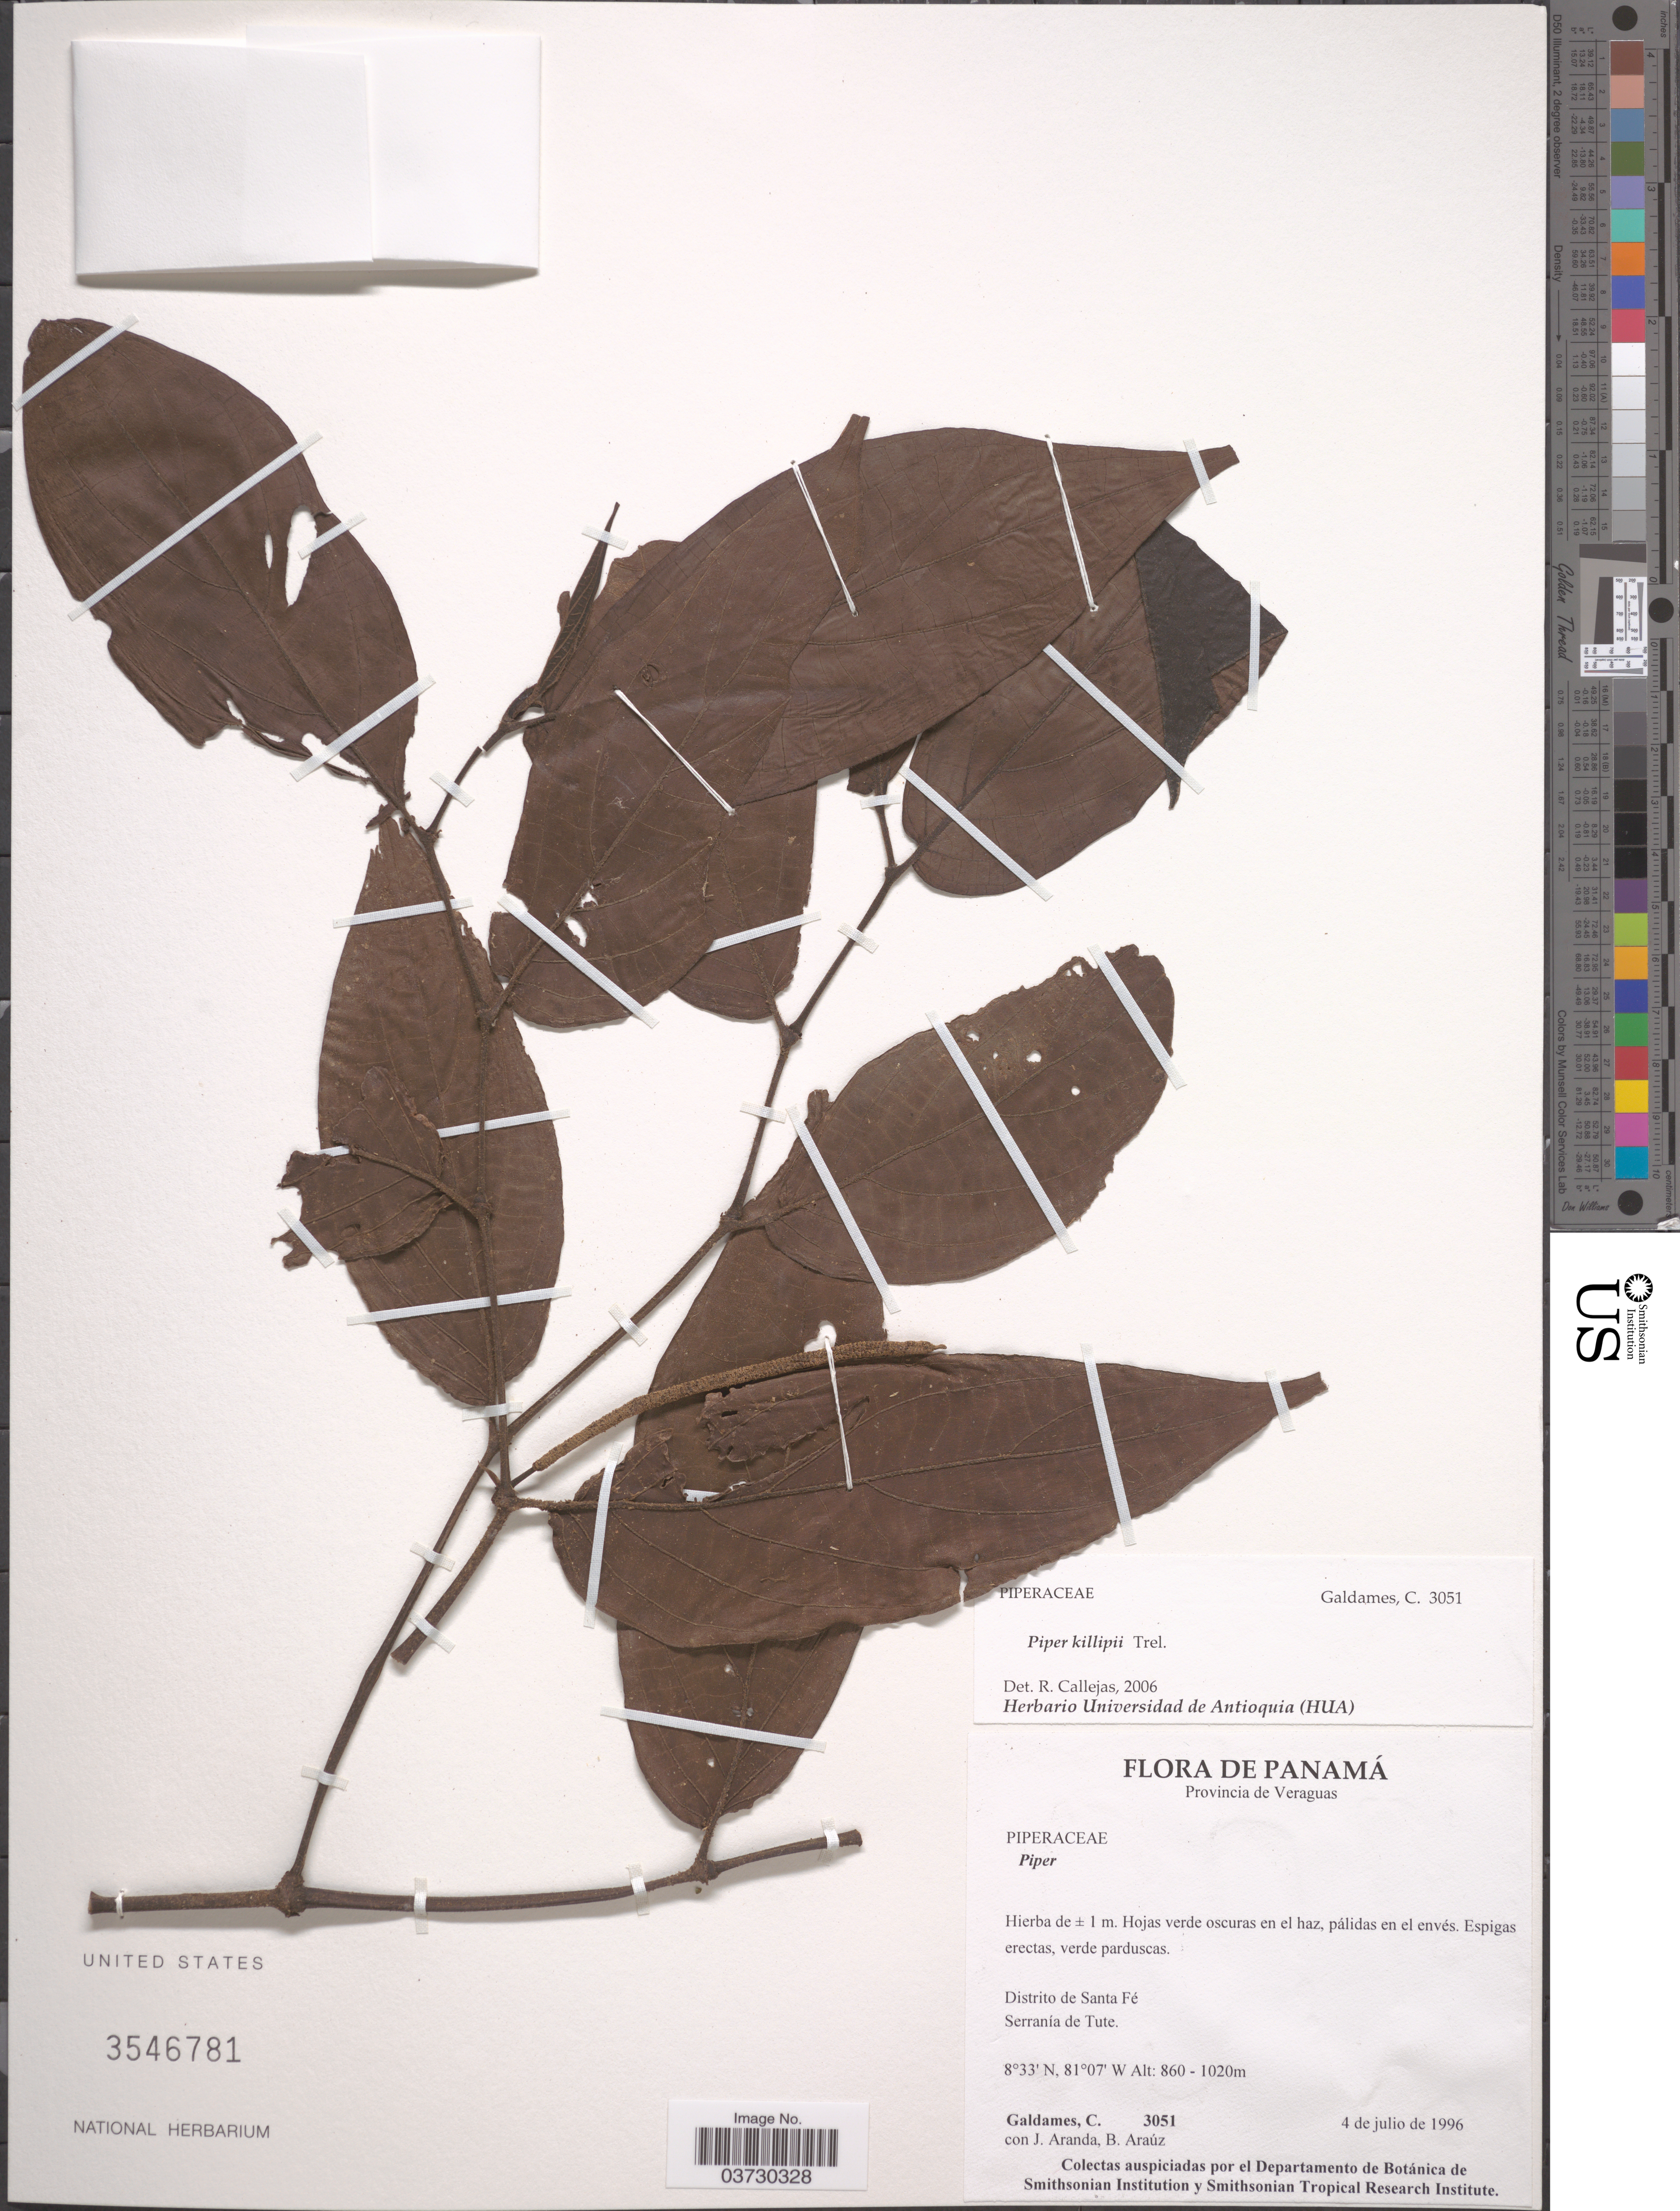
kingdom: Plantae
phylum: Tracheophyta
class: Magnoliopsida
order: Piperales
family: Piperaceae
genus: Piper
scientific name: Piper killipii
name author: Trel.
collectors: C. Galdames, J. Aranda & B. Araúz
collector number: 3051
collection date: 1996-07-04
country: Panama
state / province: Veraguas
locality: Distrito de Santa Fé. Serranía de Tute.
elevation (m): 860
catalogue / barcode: US 3546781